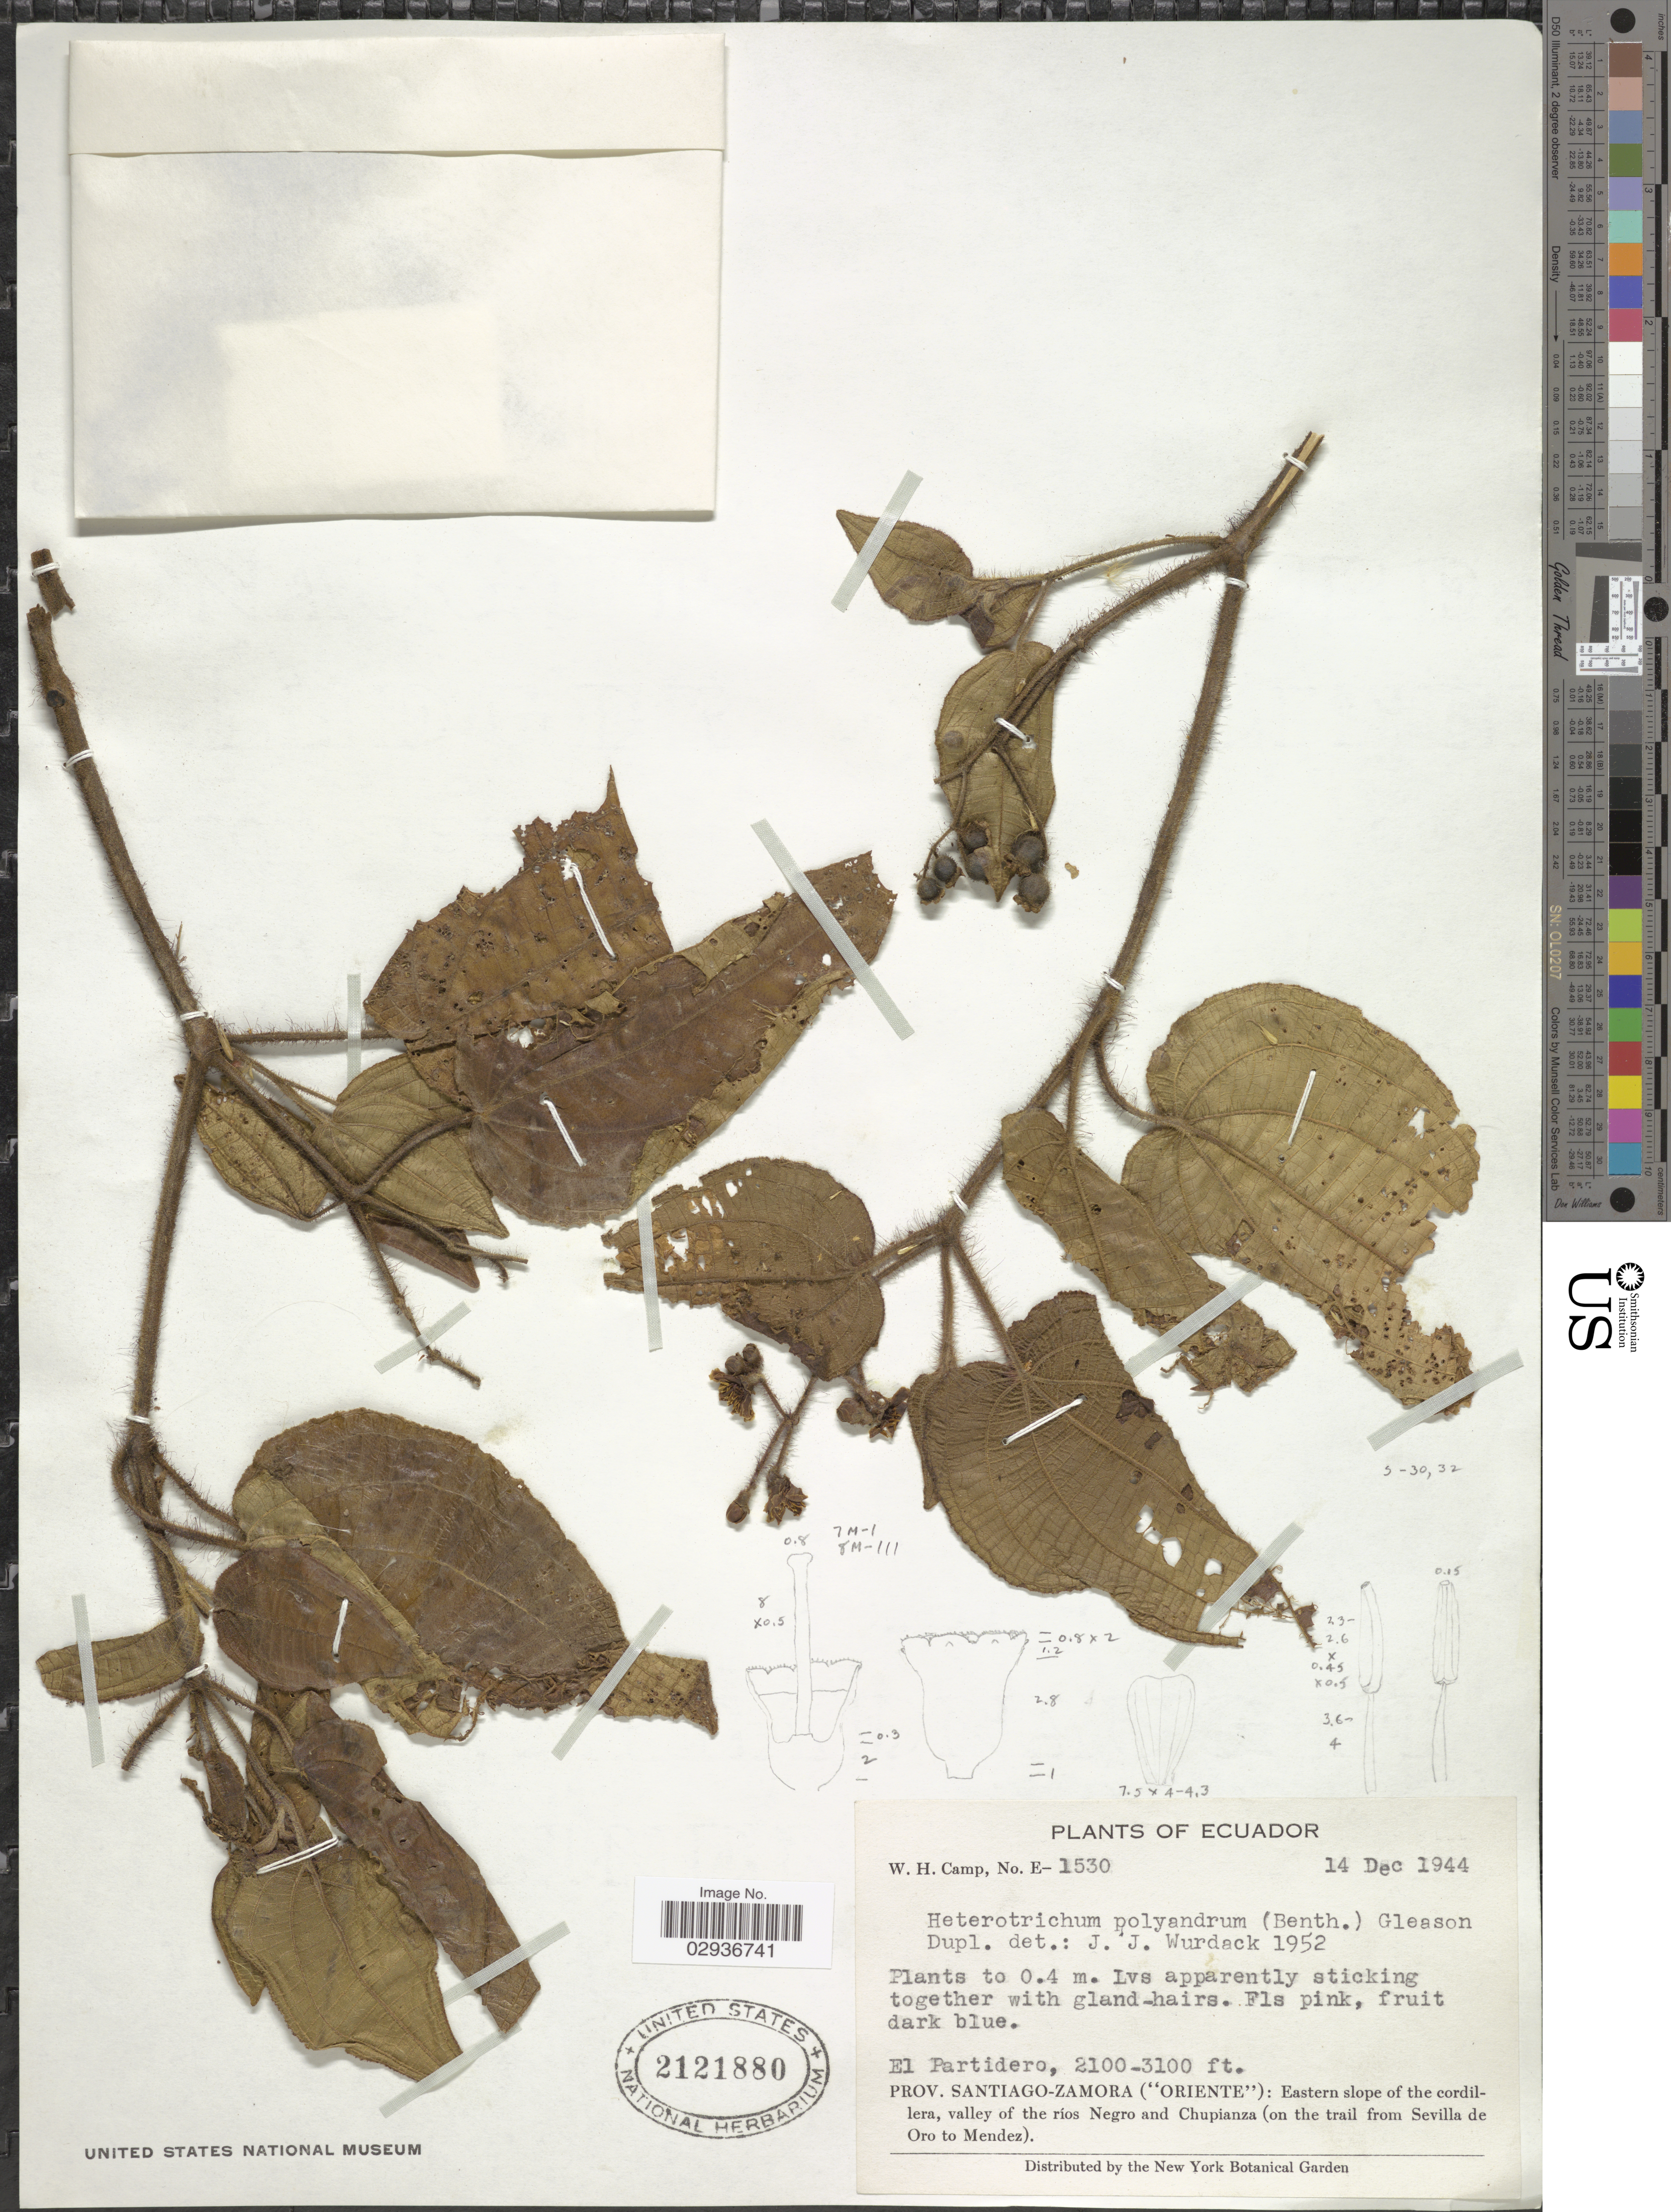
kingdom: Plantae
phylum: Tracheophyta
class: Magnoliopsida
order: Myrtales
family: Melastomataceae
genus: Miconia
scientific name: Miconia benthamiana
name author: Triana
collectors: W. H. Camp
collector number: E-1530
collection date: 1944-12-14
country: Ecuador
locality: El Partidero, Prov. Santiago-Zamora ("Oriente"): Eastern slope of the cordillera, valley of the ríos Negro and Chupianza (on the trail from Sevilla de Oro to Mendez).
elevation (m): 640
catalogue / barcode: US 2121880